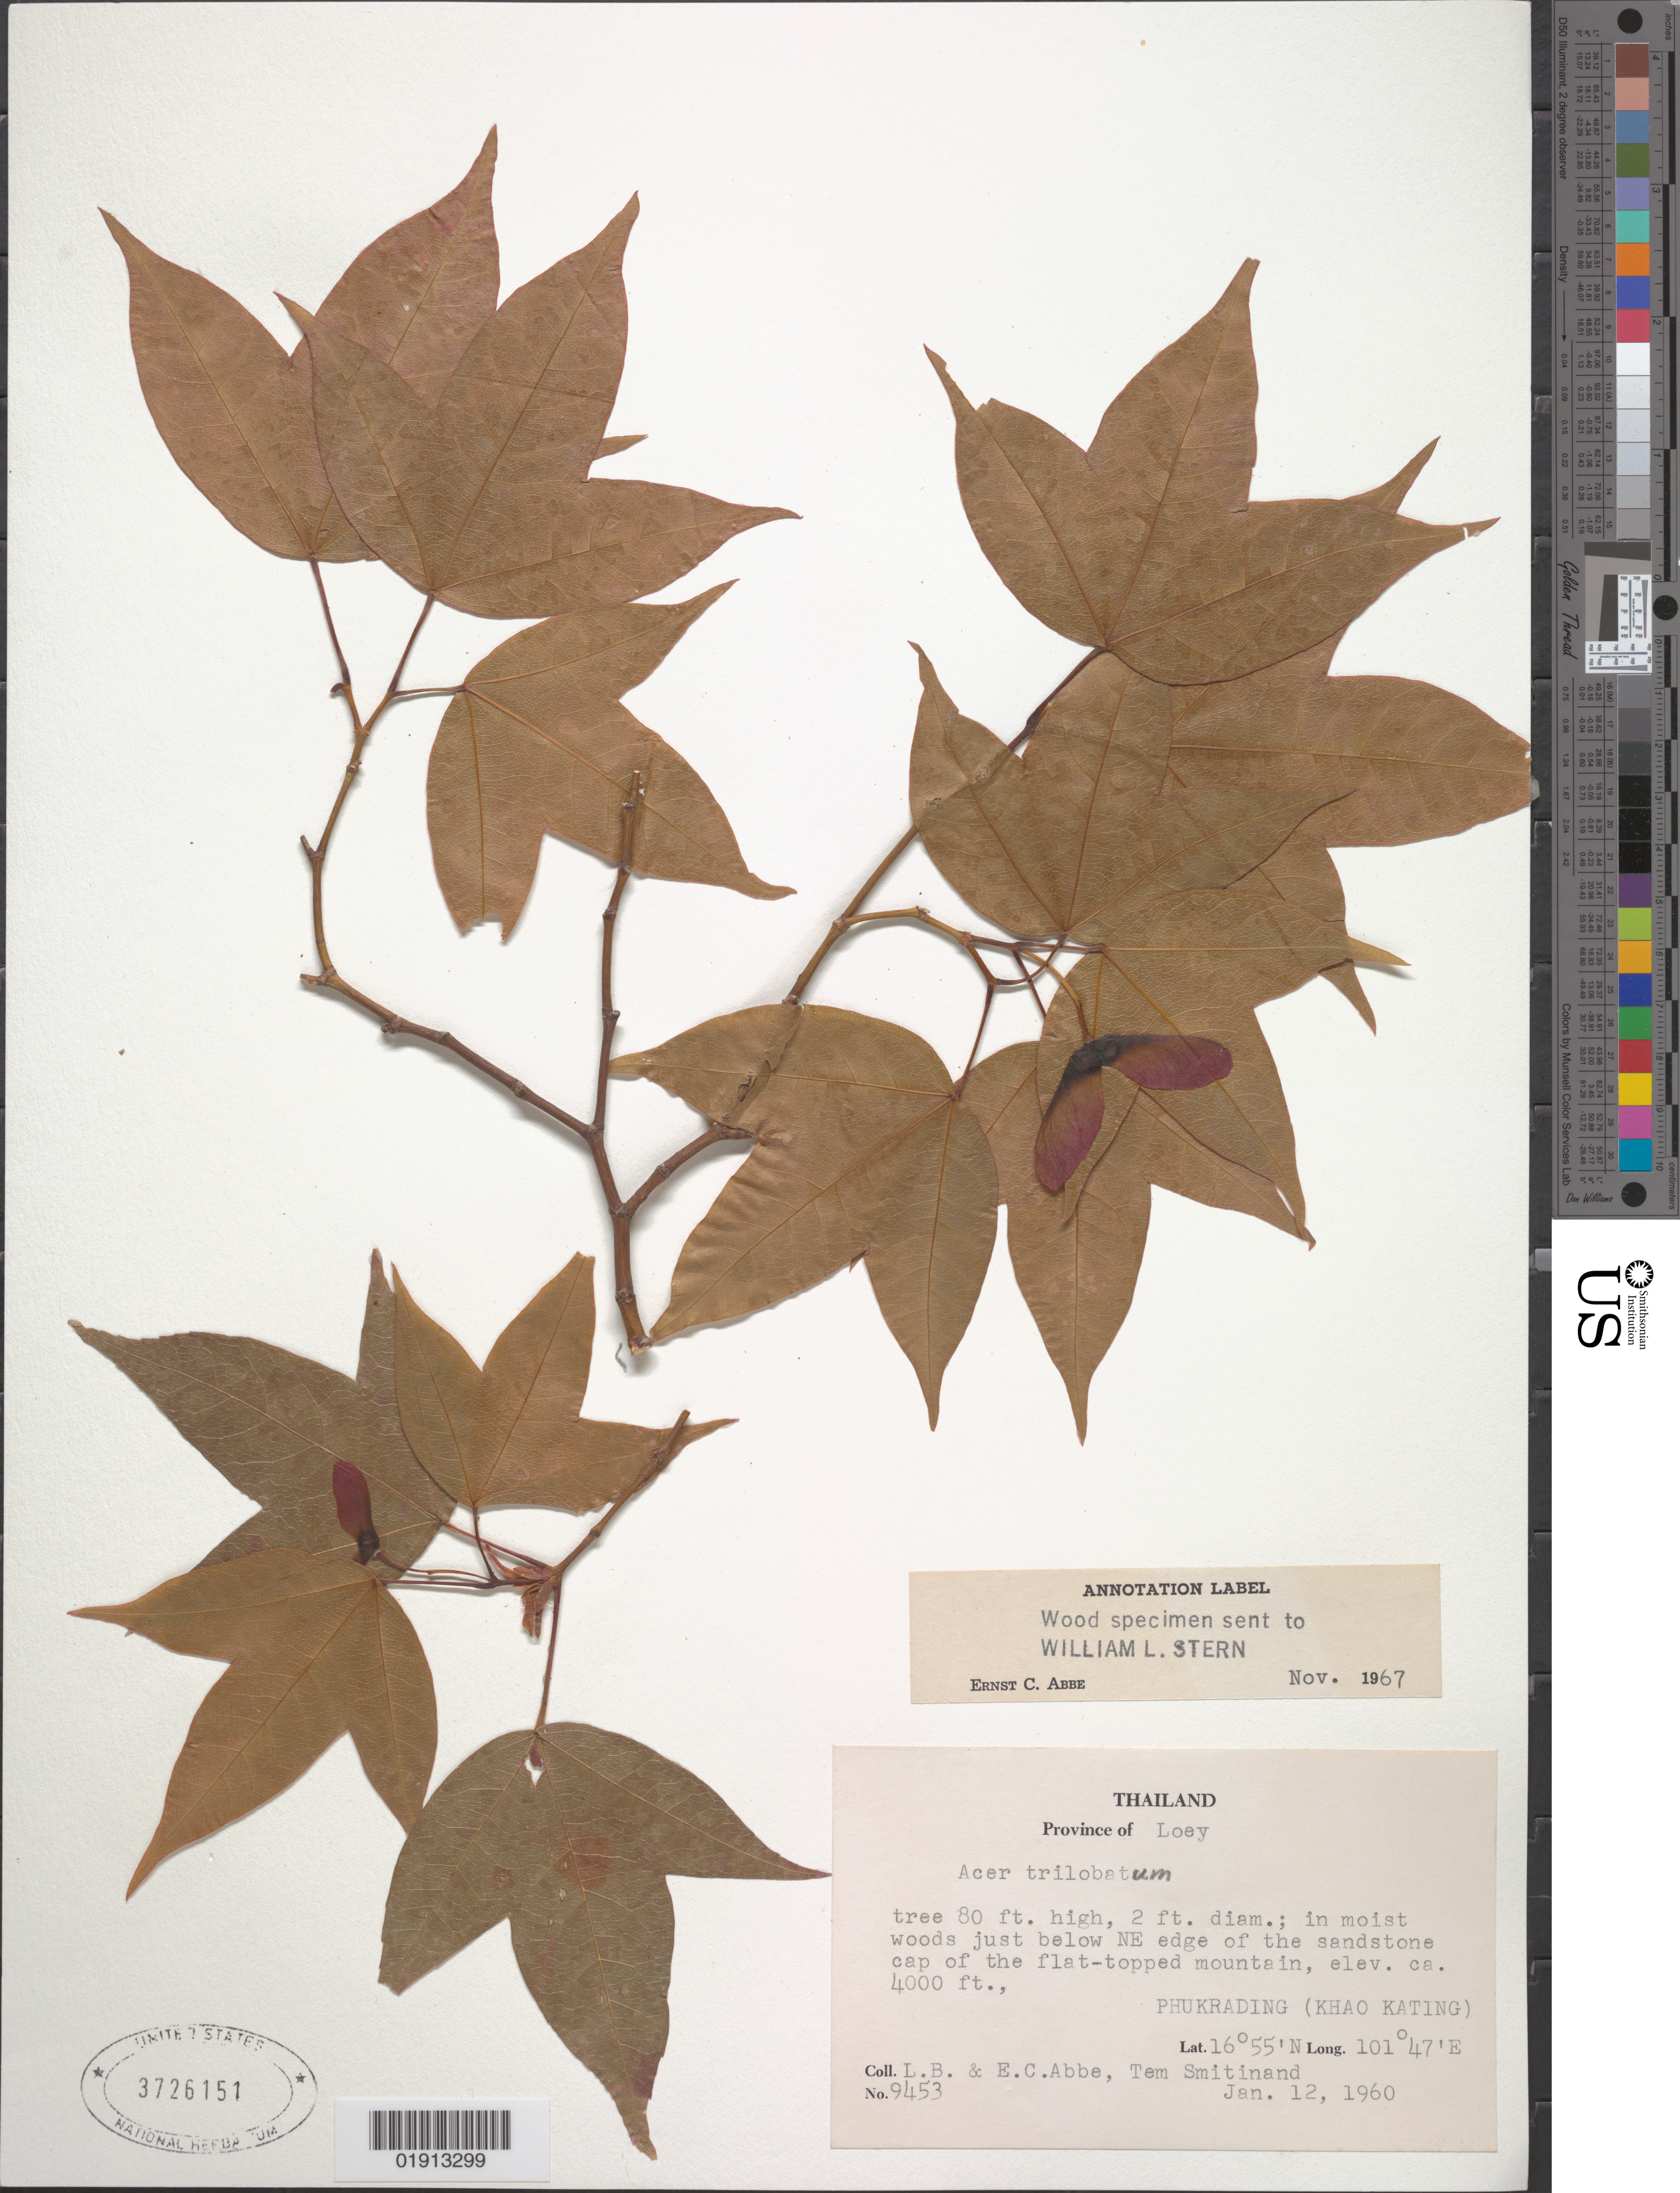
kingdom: Plantae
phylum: Tracheophyta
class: Magnoliopsida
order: Sapindales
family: Sapindaceae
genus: Acer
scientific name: Acer trilobatum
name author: Lam.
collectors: L. B. Abbe, E. C. Abbe & T. Smitinand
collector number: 9453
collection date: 1960-01-12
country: Thailand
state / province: Loei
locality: Phukrading (Khao Kating), just below NE edge of the sandstone cap of the flat-topped mountain.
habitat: In moist woods.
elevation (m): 1219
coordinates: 16 55 N, 101 47 E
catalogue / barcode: US 3726151